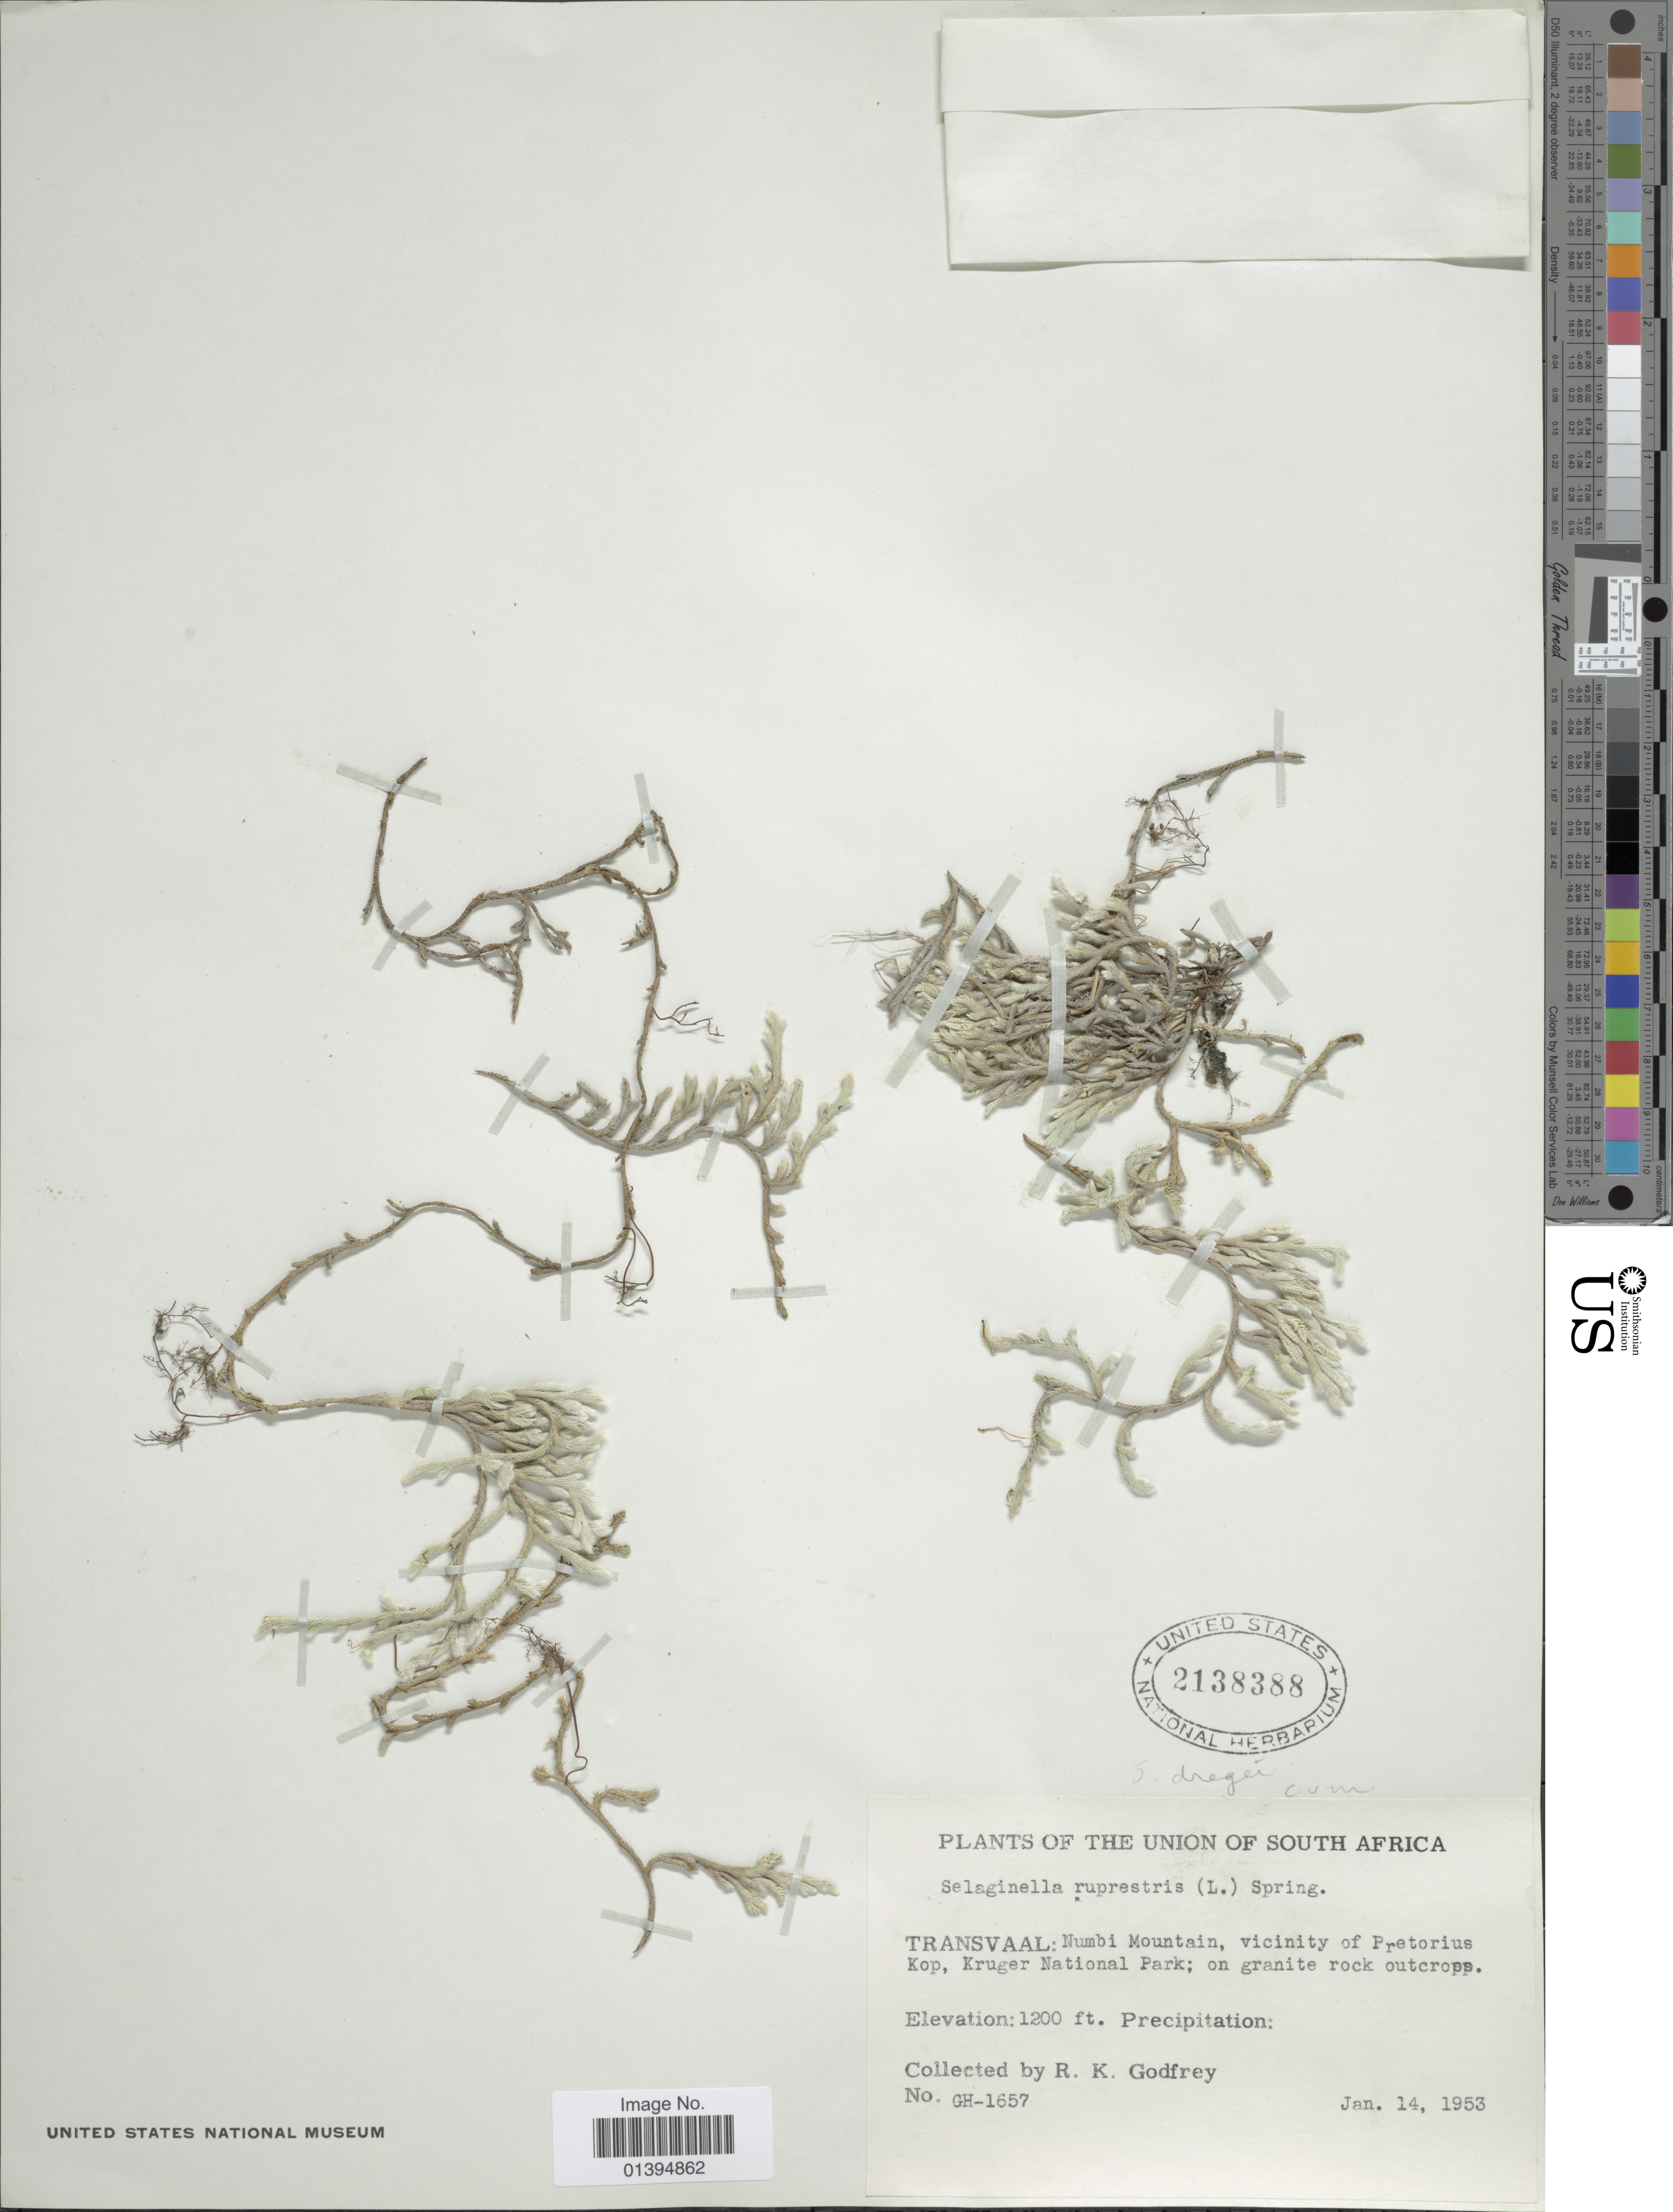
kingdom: Plantae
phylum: Tracheophyta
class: Lycopodiopsida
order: Selaginellales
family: Selaginellaceae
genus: Selaginella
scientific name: Selaginella dregei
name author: (C. Presl) Hieron.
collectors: R. K. Godfrey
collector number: GH-1657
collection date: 1953-01-14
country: South Africa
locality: Transvaal: Numbi Mountain, vicinity of Pretorius Kop, Kruger National Park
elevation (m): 366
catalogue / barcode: US 2138388